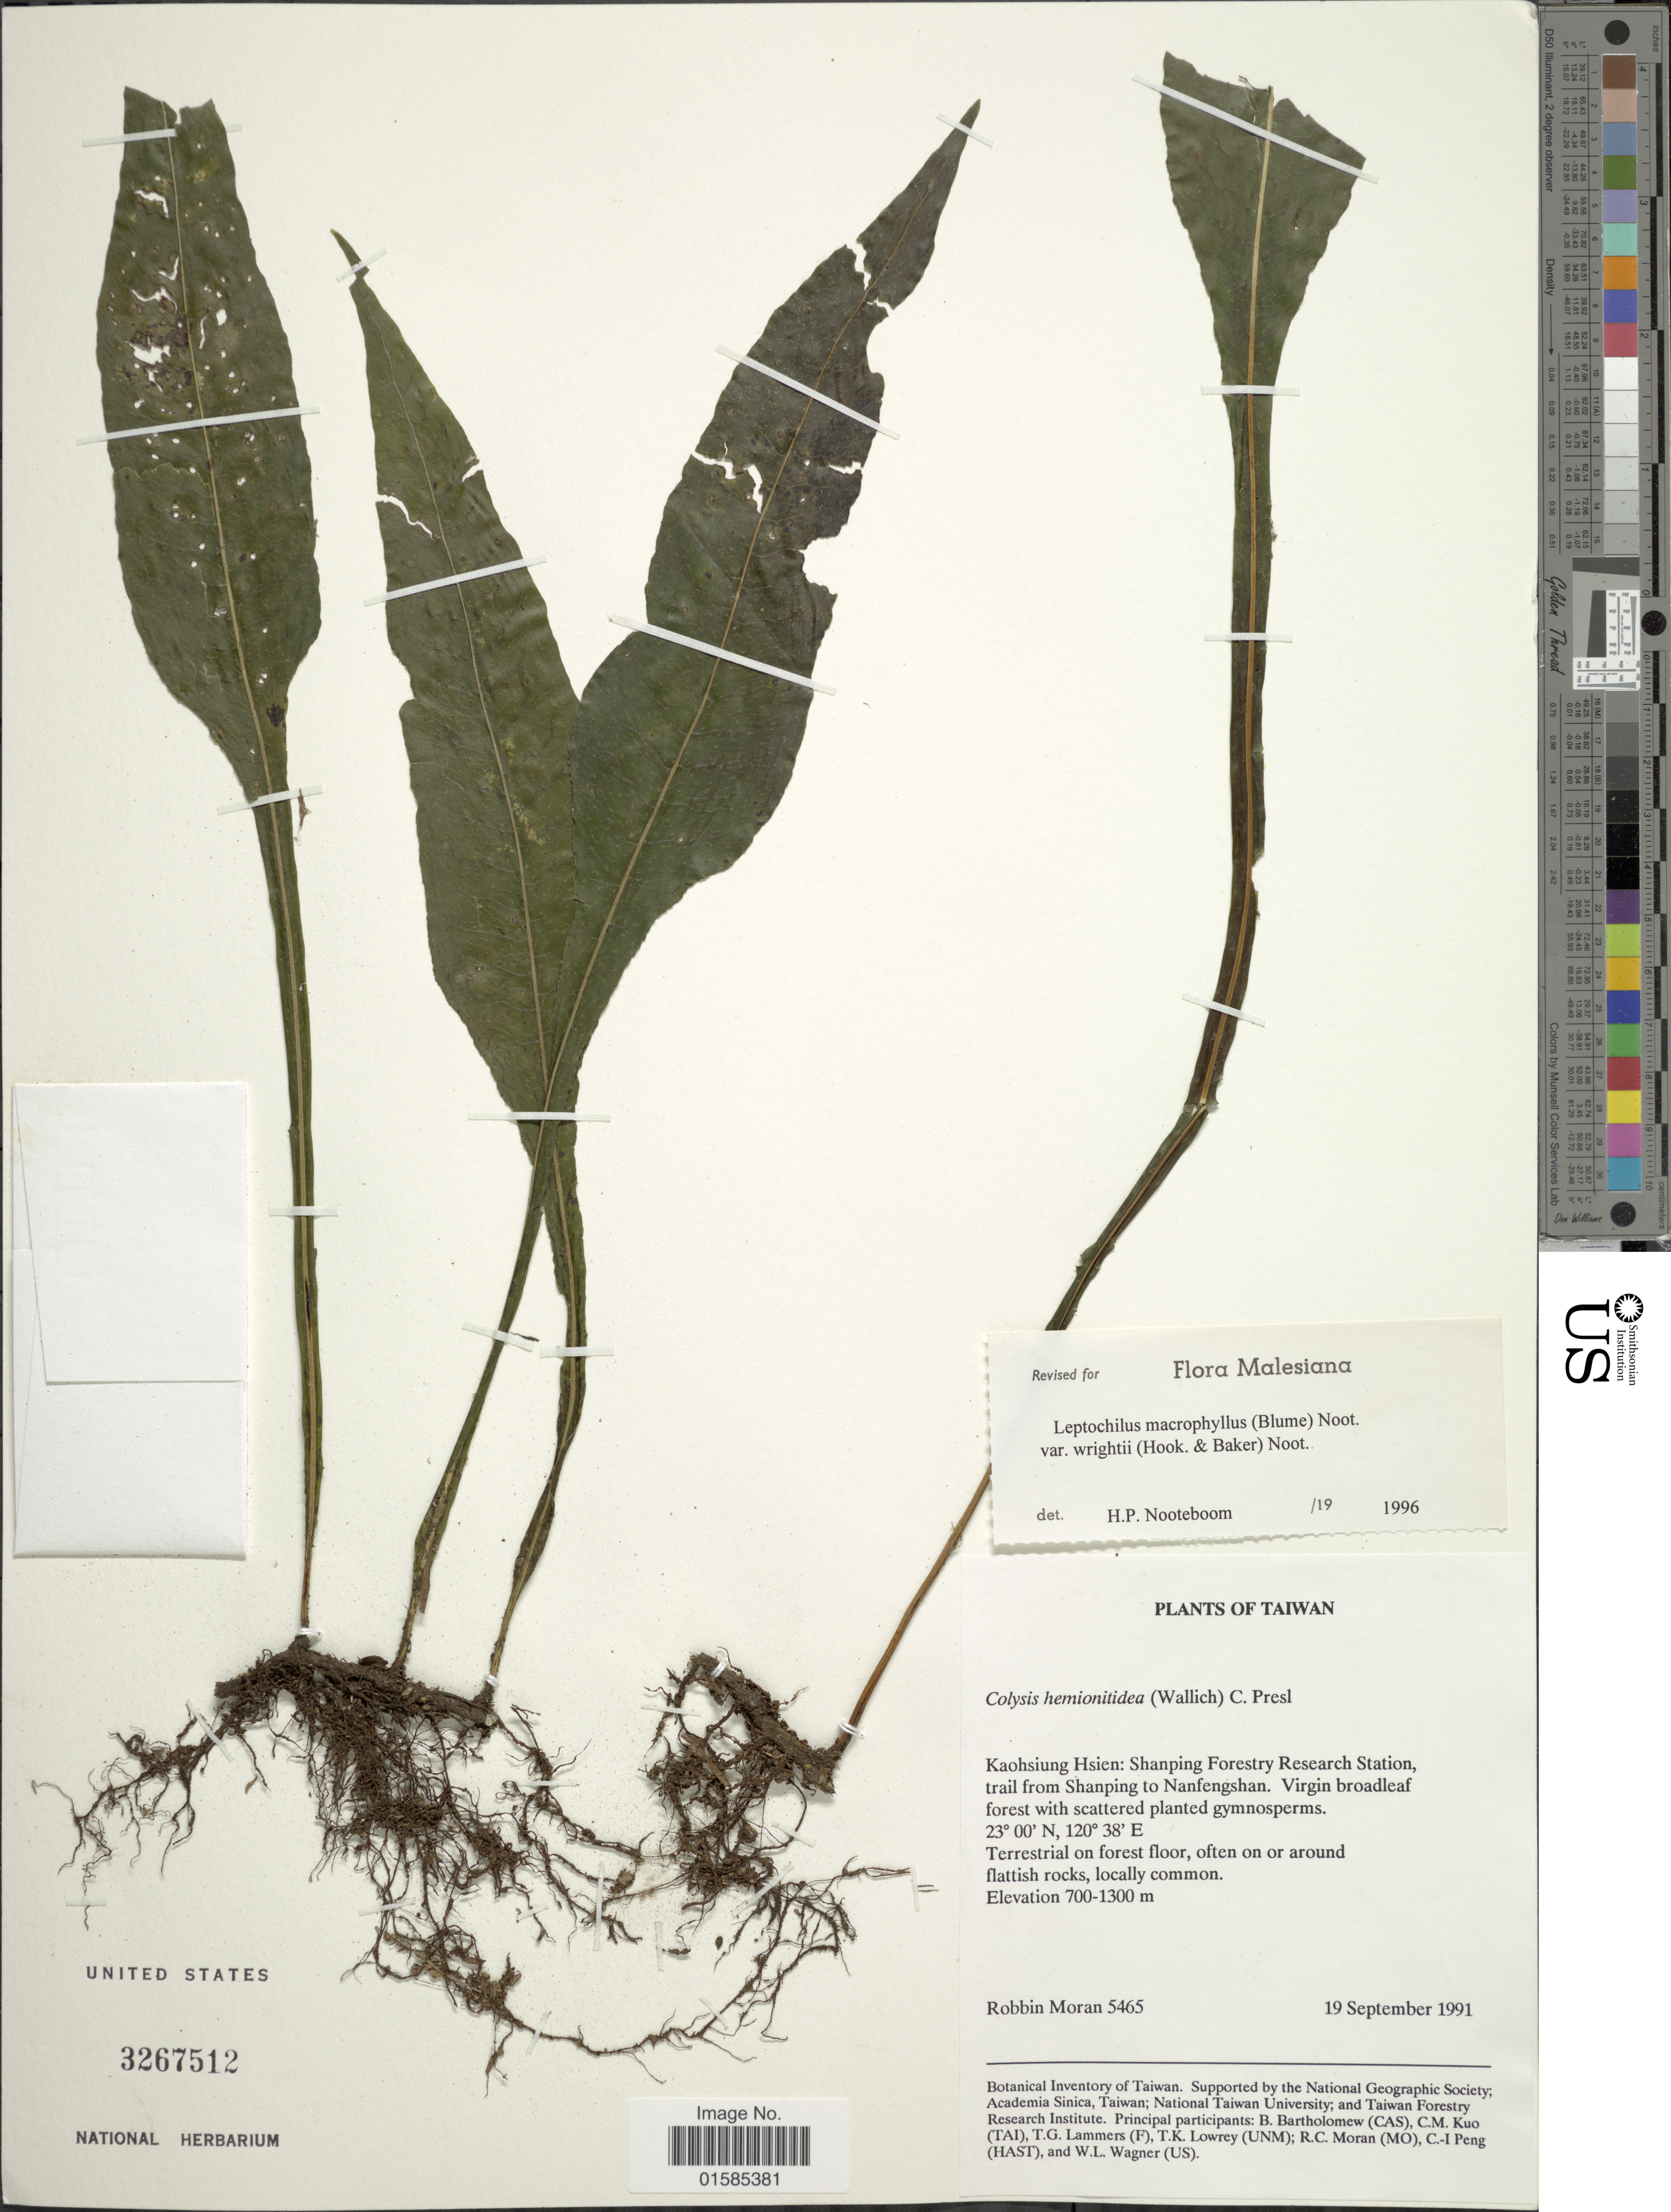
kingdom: Plantae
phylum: Tracheophyta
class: Polypodiopsida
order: Polypodiales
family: Polypodiaceae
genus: Leptochilus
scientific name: Leptochilus wrightii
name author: (Hook.) X.C. Zhang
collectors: R. C. Moran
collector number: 5465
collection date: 1991-09-19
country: Taiwan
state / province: Kaohsiung City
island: Taiwan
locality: Taiwan, Kaohsiung Hsien: Shanping Forestry Research Station trail from Shanping to Nanfengshan. Virgin broadleaf forest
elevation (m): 700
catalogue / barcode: US 3267512